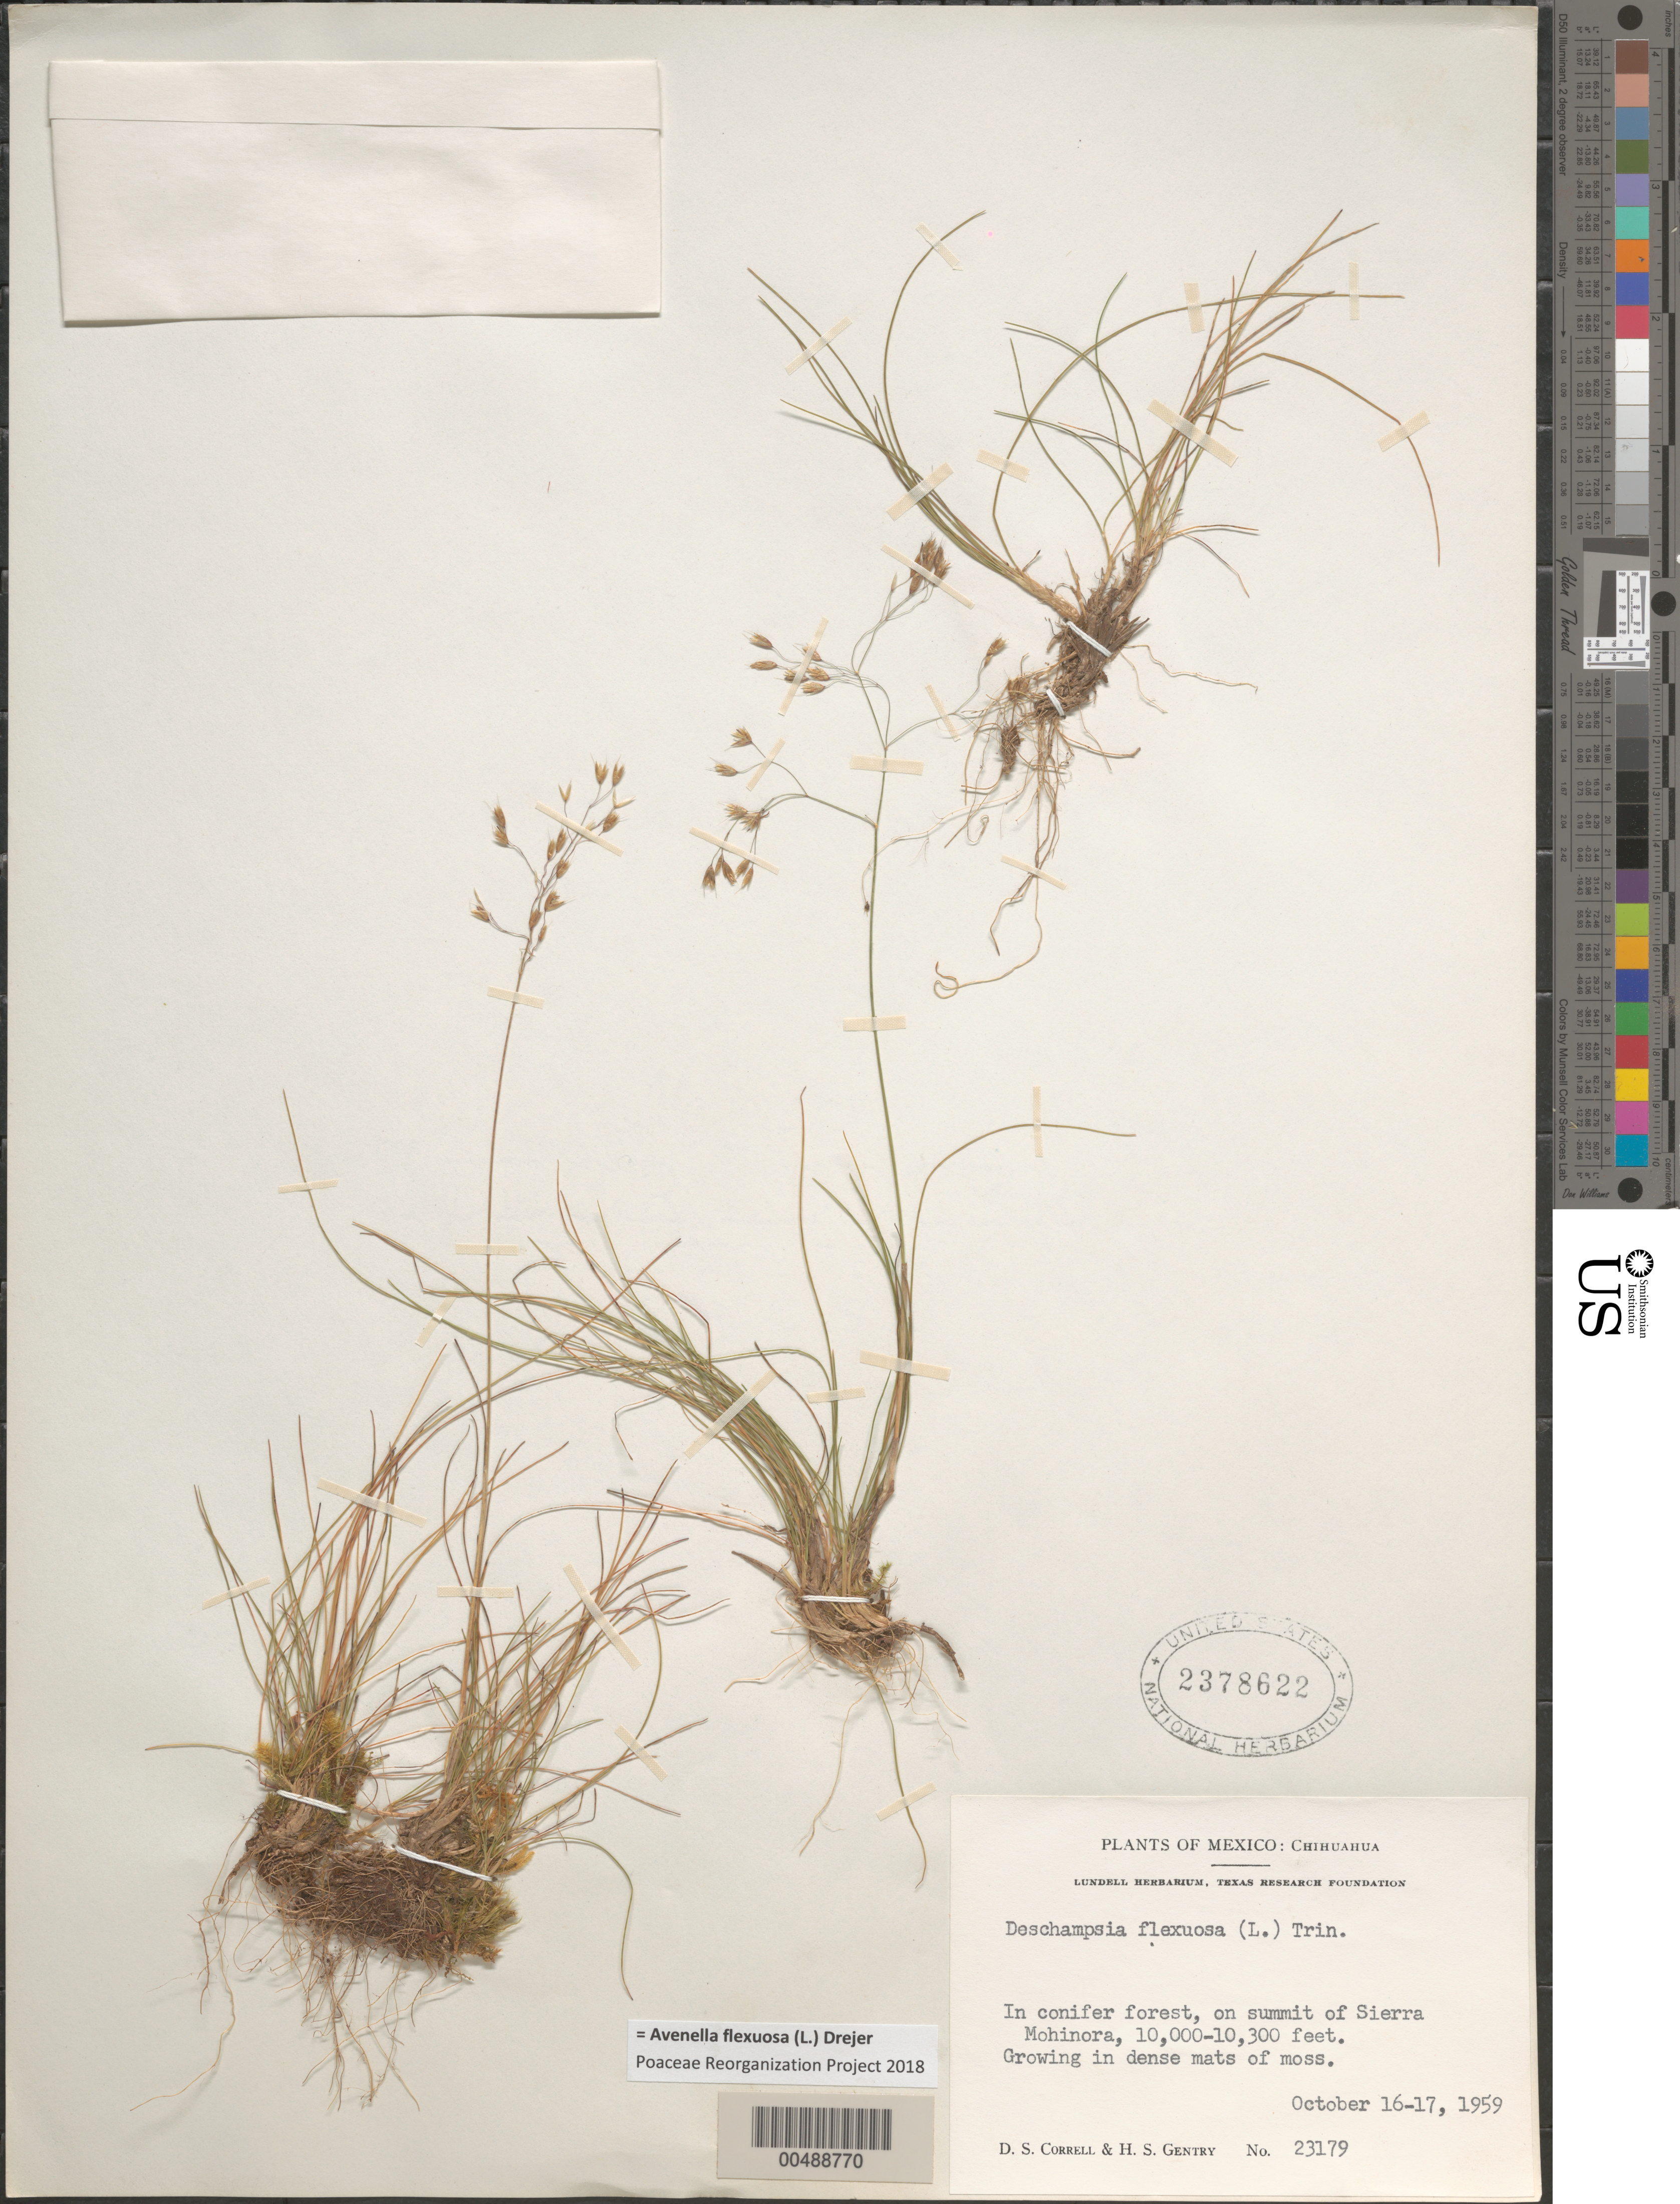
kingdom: Plantae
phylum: Tracheophyta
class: Liliopsida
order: Poales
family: Poaceae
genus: Avenella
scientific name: Avenella flexuosa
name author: (L.) Drejer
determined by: Poaceae Reorganization Project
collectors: D. S. Correll & H. S. Gentry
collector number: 23179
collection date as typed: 16 Oct 1959 to 17 Oct 1959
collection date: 1959-10-16/1959-10-17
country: Mexico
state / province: Chihuahua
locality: On summit of Sierra Mohinora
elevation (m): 3048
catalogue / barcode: US 2378622